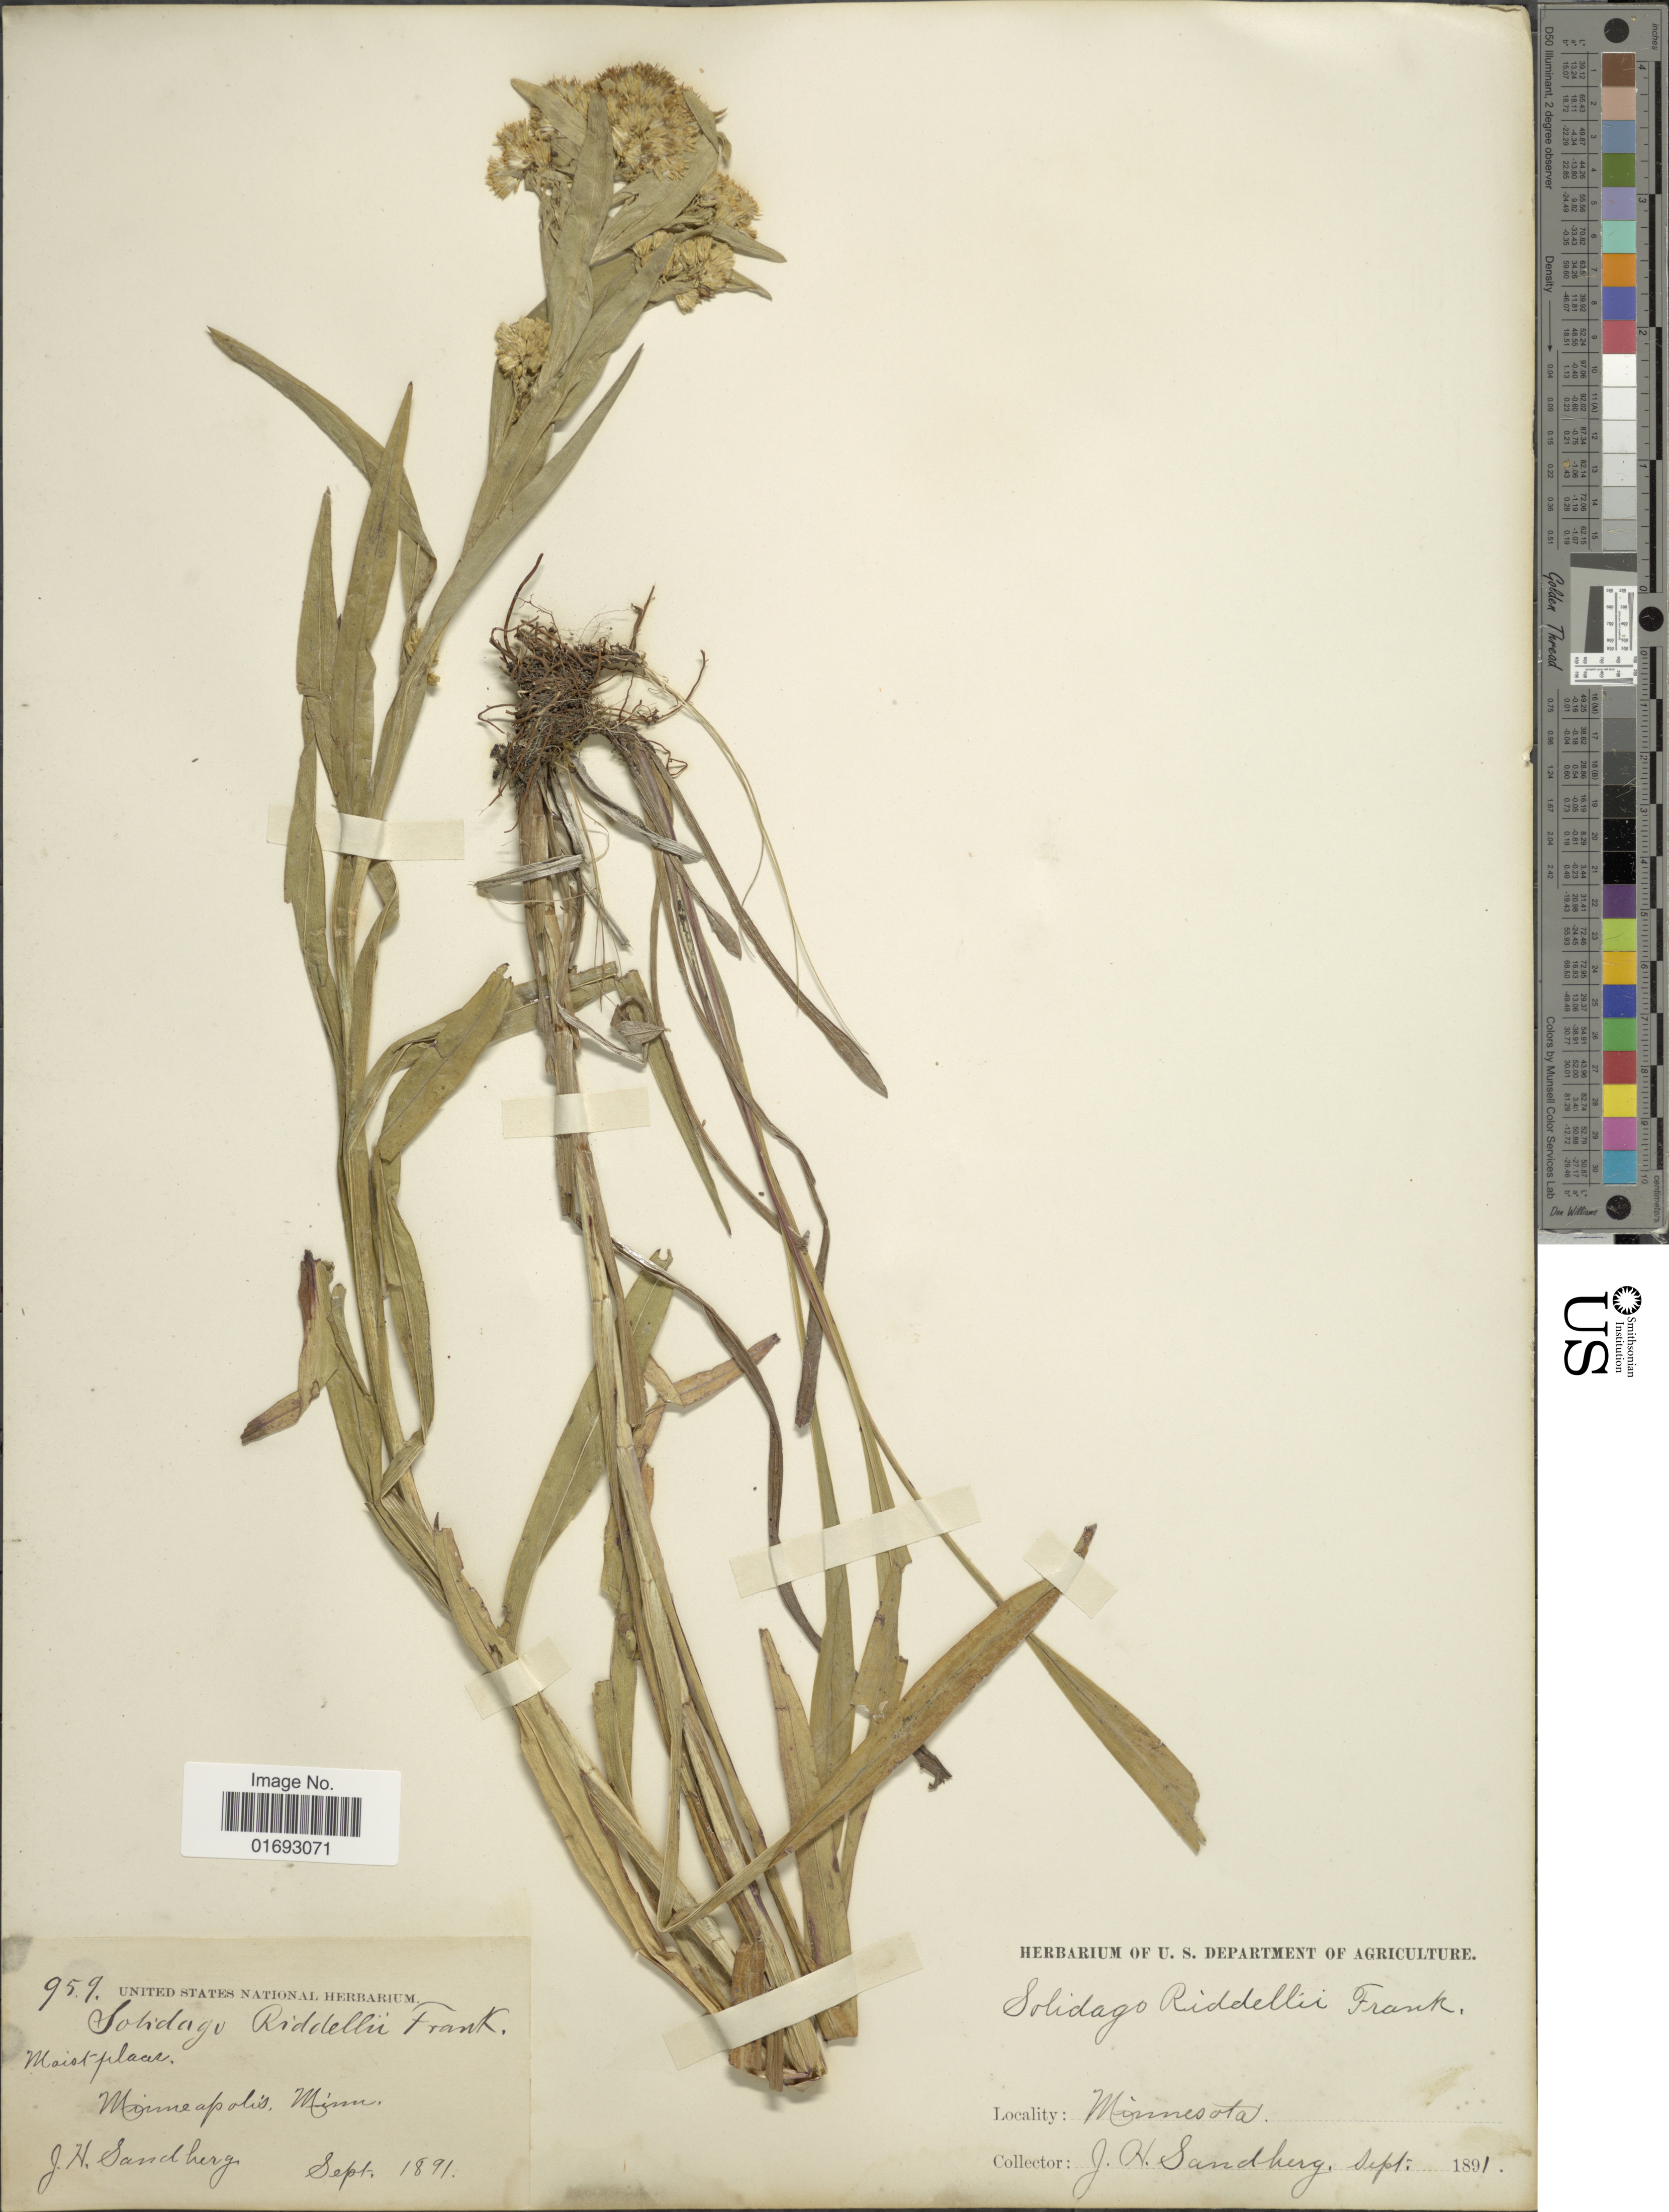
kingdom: Plantae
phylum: Tracheophyta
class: Magnoliopsida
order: Asterales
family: Asteraceae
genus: Oligoneuron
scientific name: Oligoneuron riddellii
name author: (Frank) Rydb.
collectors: J. Sanberg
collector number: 959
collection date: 1891-08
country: United States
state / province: Minnesota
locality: Moist place, minneapolis